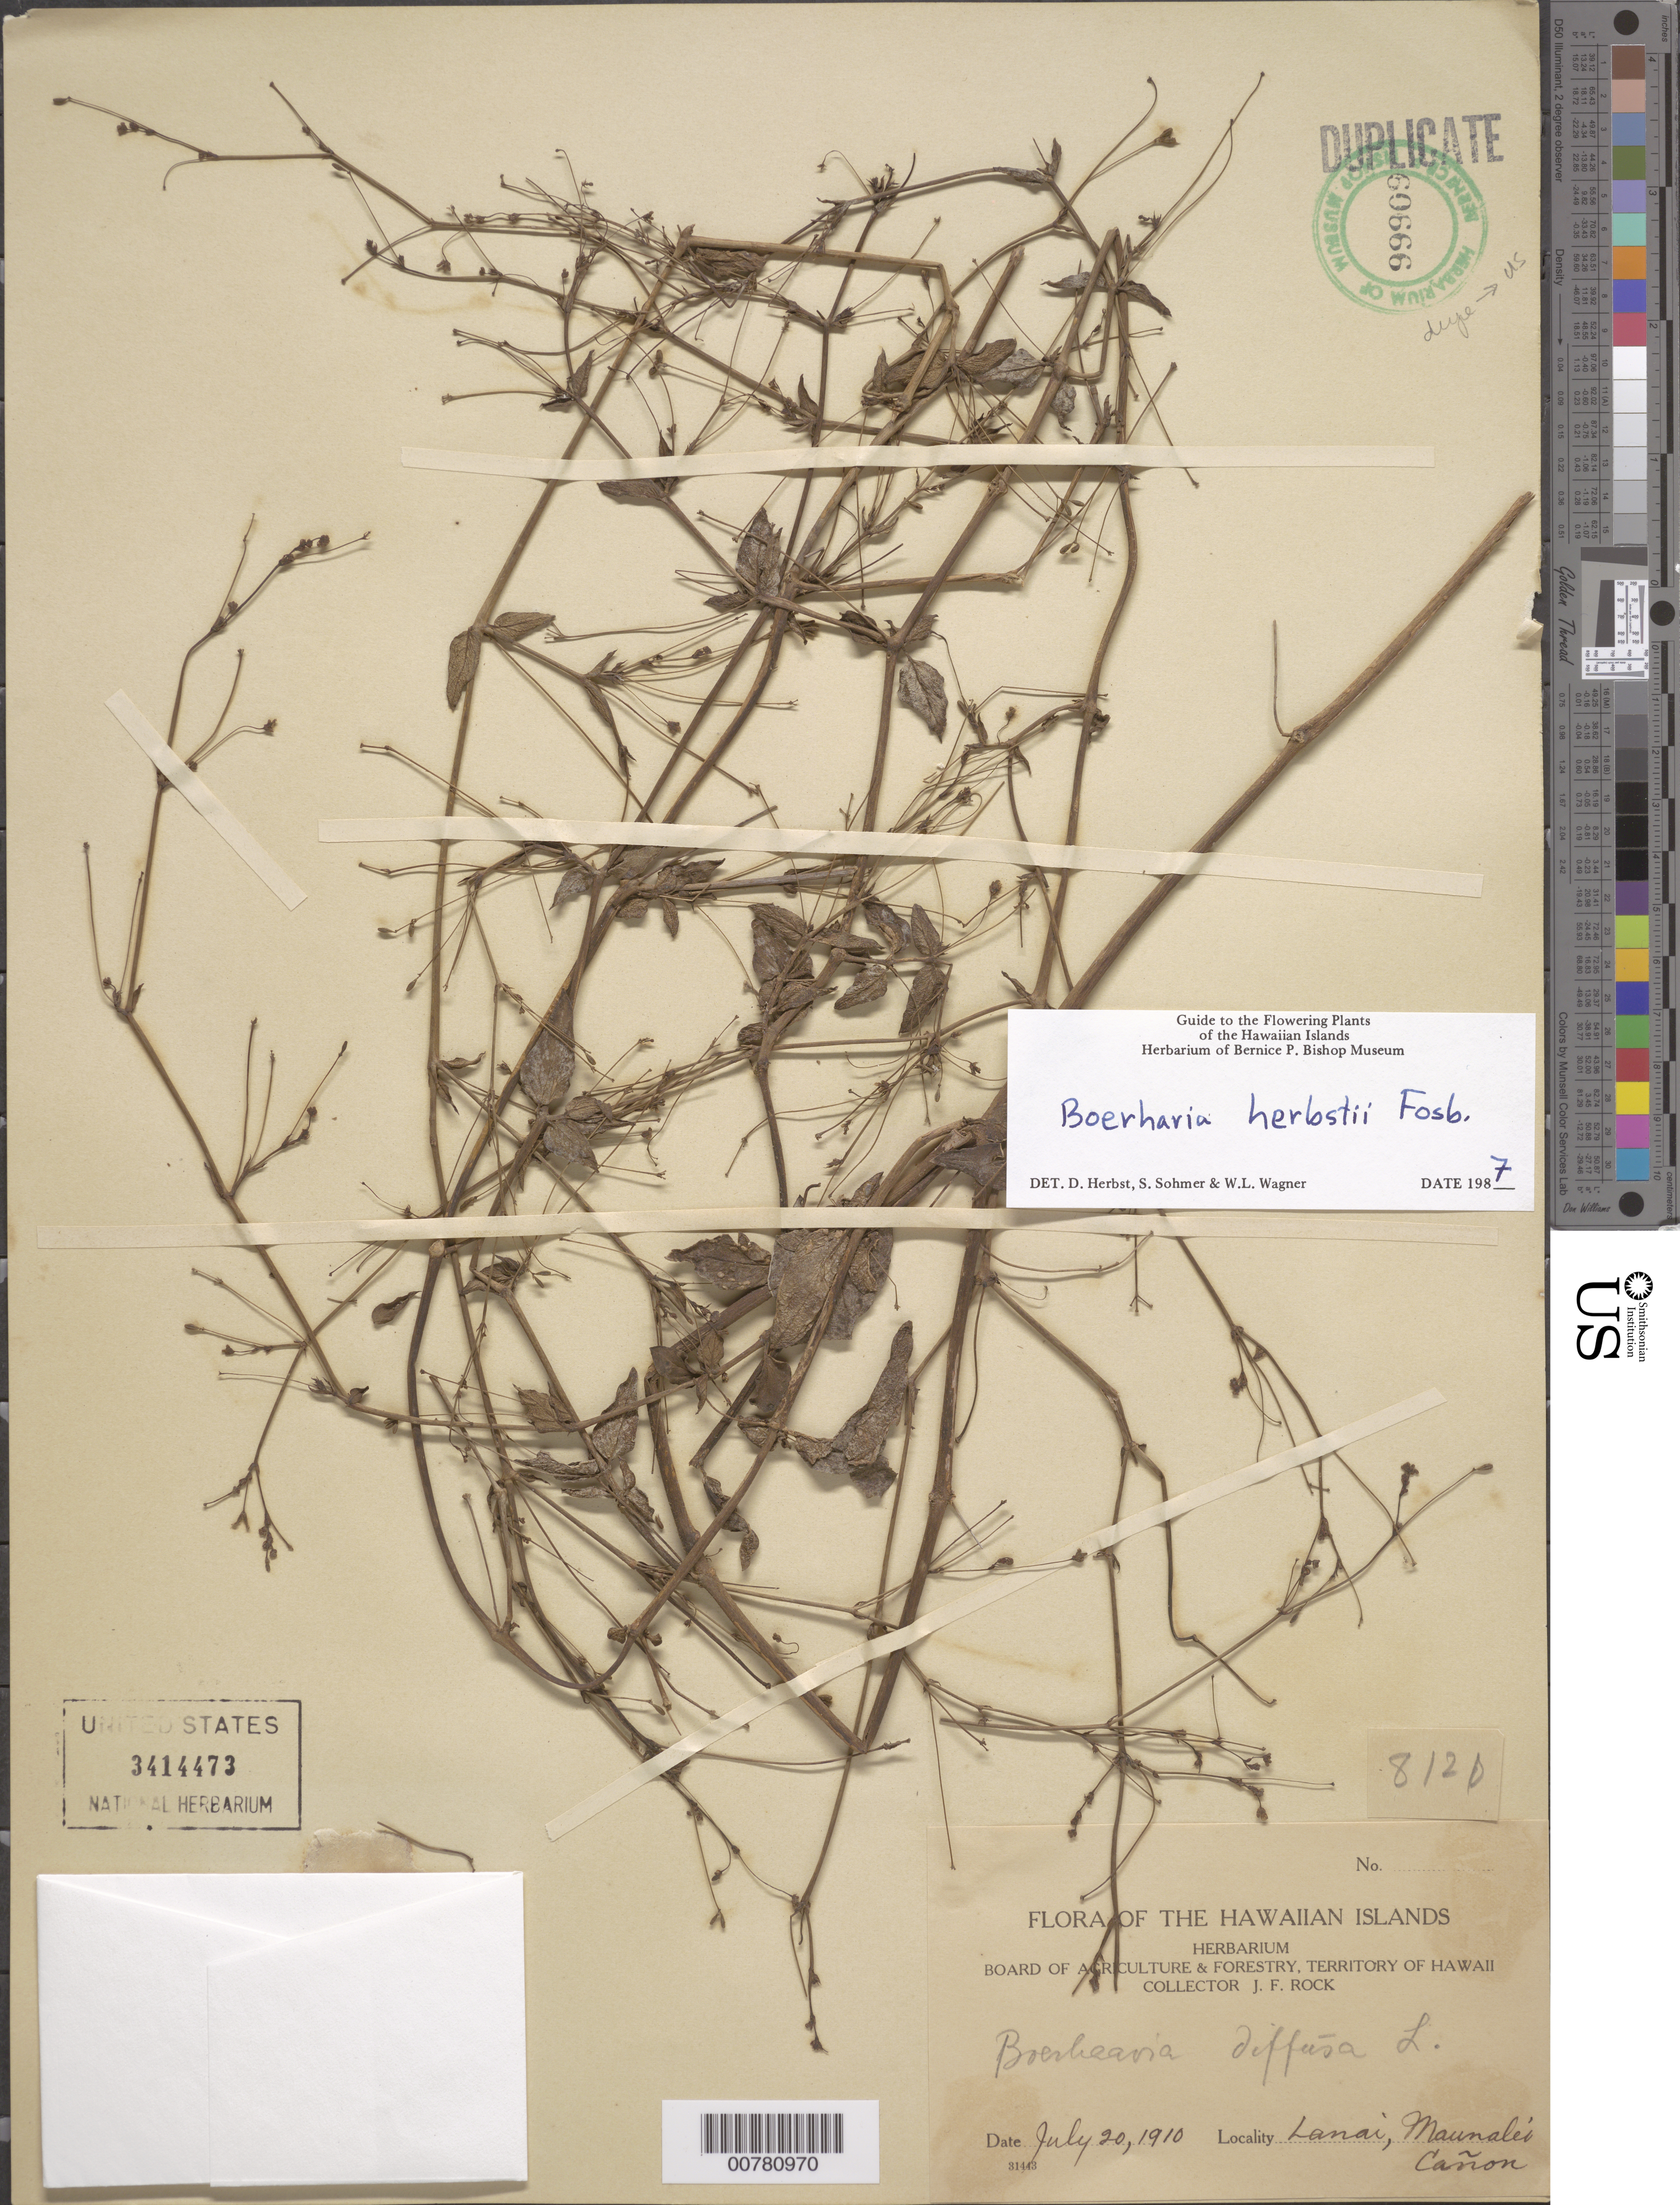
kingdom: Plantae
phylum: Tracheophyta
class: Magnoliopsida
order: Caryophyllales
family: Nyctaginaceae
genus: Boerhavia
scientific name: Boerhavia herbstii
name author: Fosberg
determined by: Fosberg, F. R.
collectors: J. F. Rock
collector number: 8120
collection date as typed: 20 Jul 1910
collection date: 1910-07-20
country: United States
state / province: Hawaii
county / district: Maui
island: Lana'i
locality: Maunalei Canyon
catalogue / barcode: US 3414473